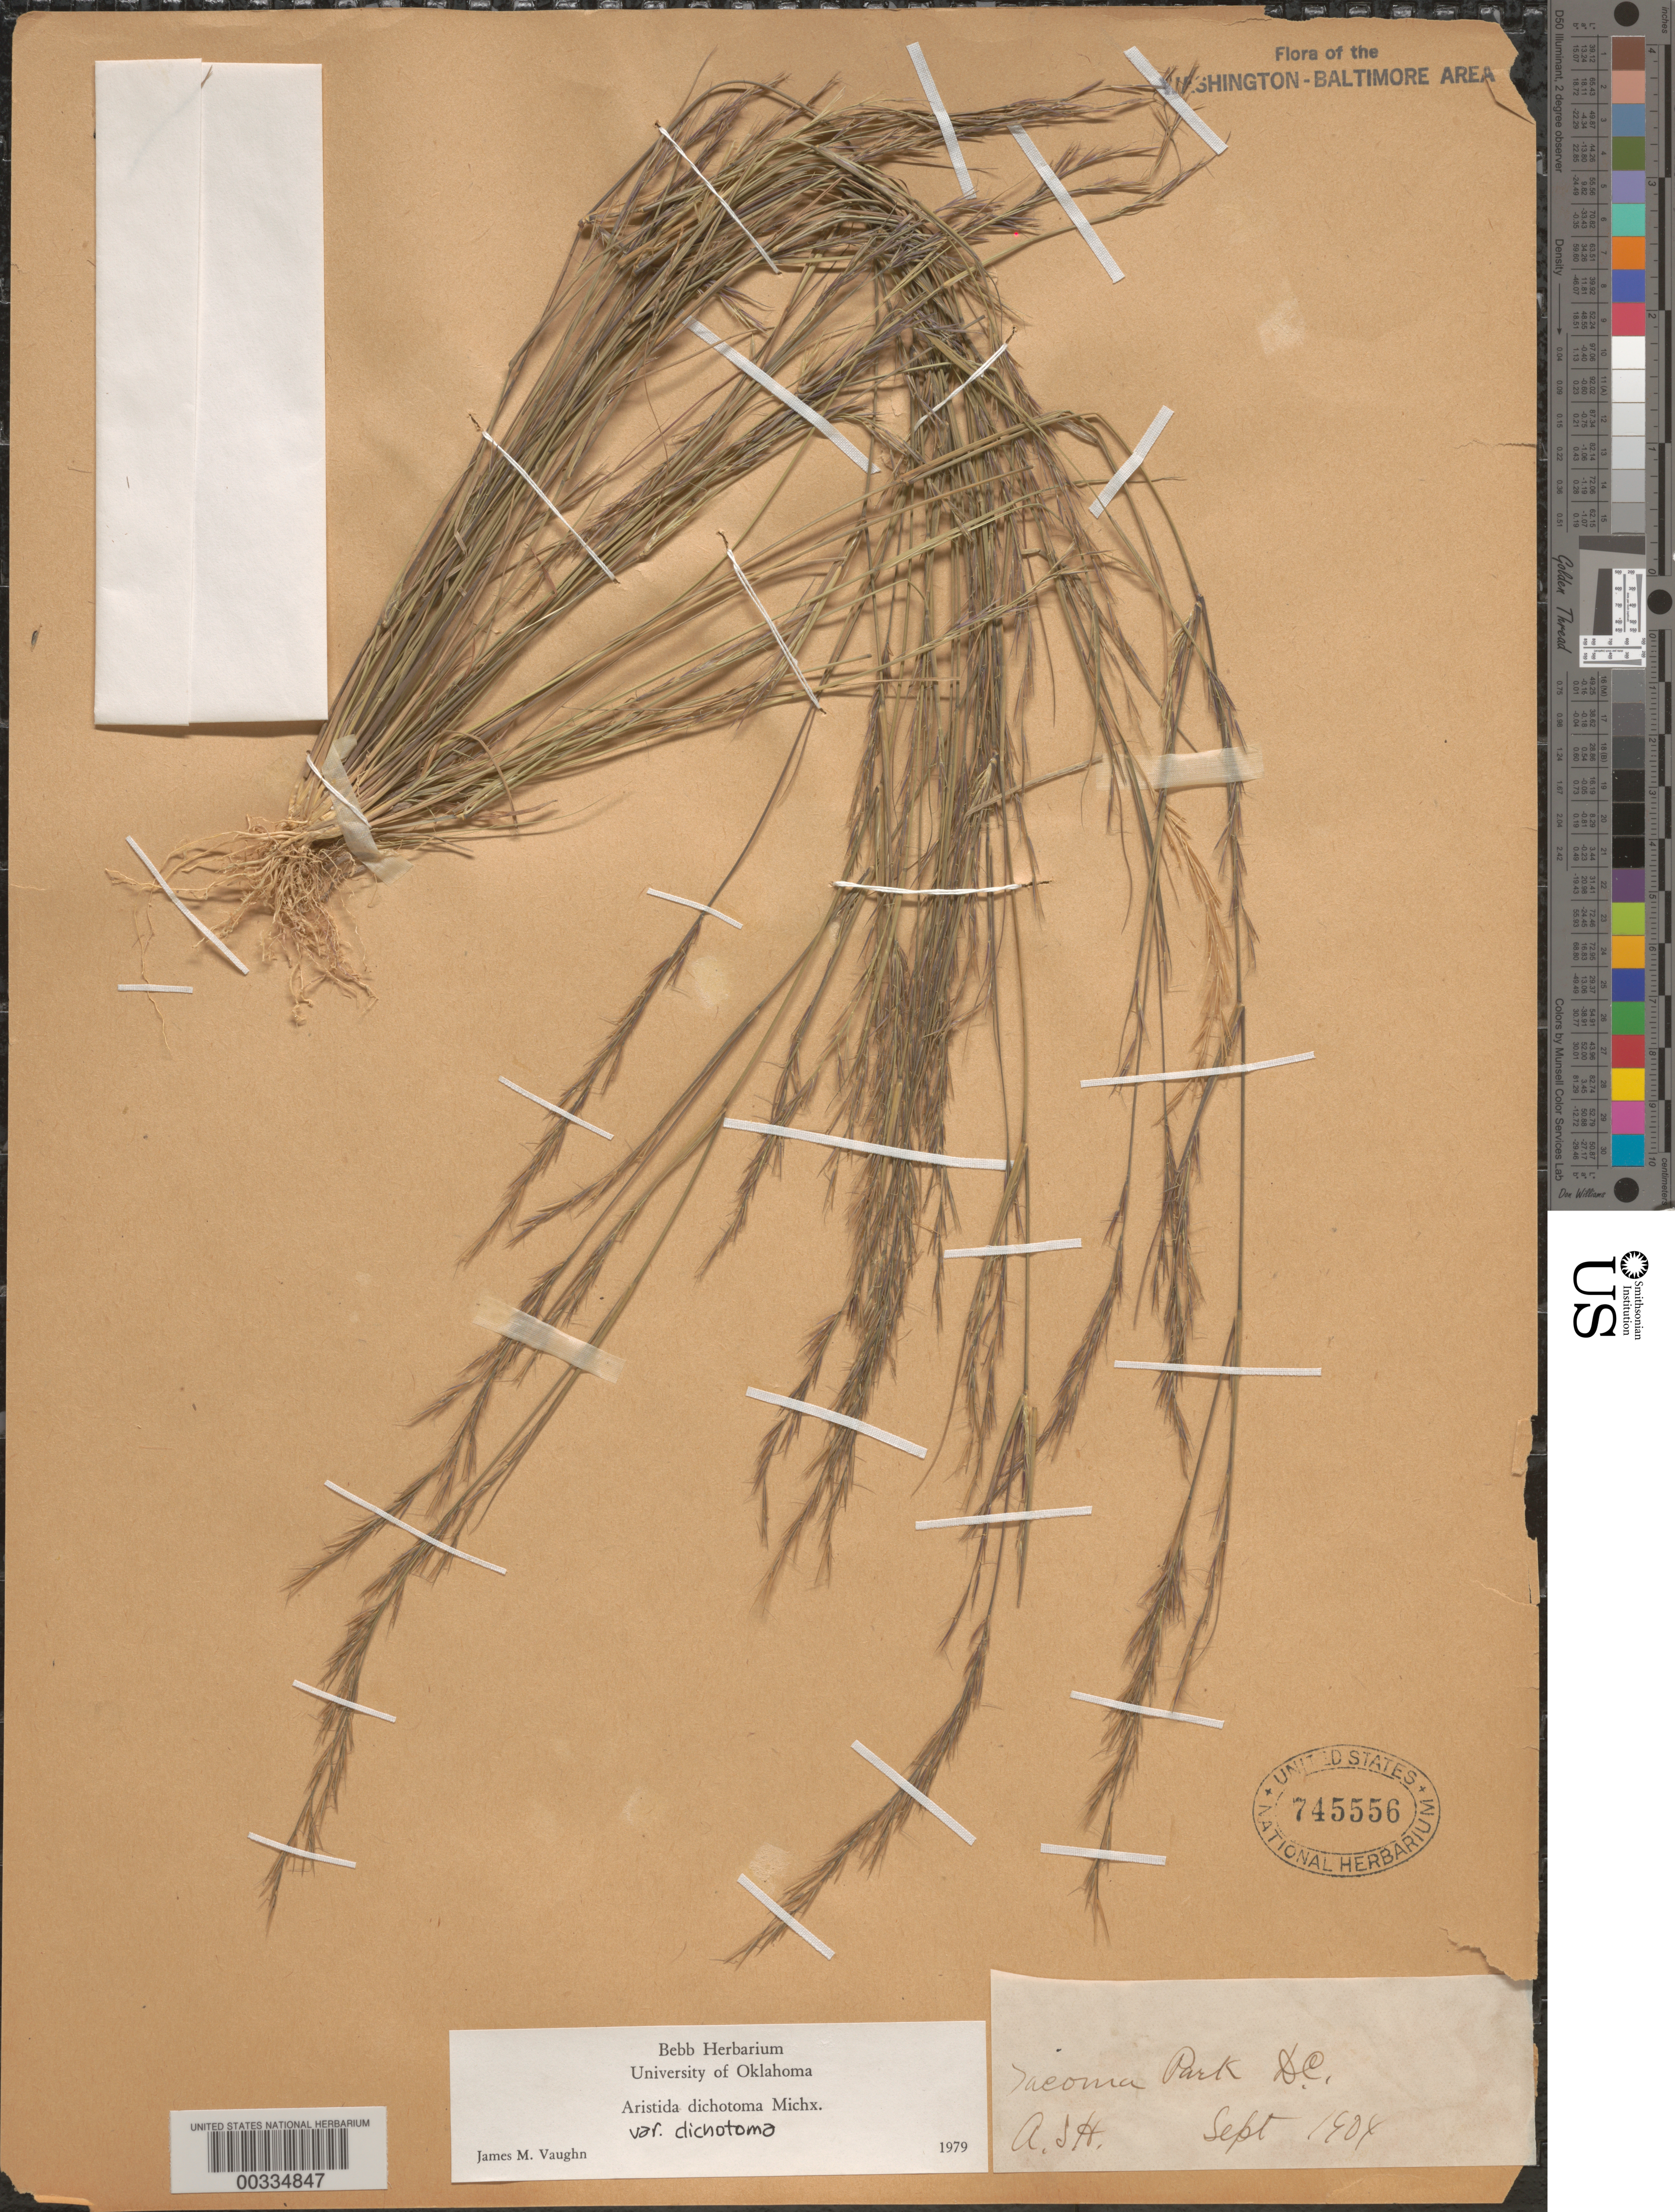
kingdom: Plantae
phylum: Tracheophyta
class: Liliopsida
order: Poales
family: Poaceae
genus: Aristida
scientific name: Aristida dichotoma var. dichotoma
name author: Michx.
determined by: Vaughn, J. M.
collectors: A. S. Hitchcock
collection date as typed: Sep 1904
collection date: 1904-09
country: United States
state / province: District of Columbia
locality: Takoma Park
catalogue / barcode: US 745556